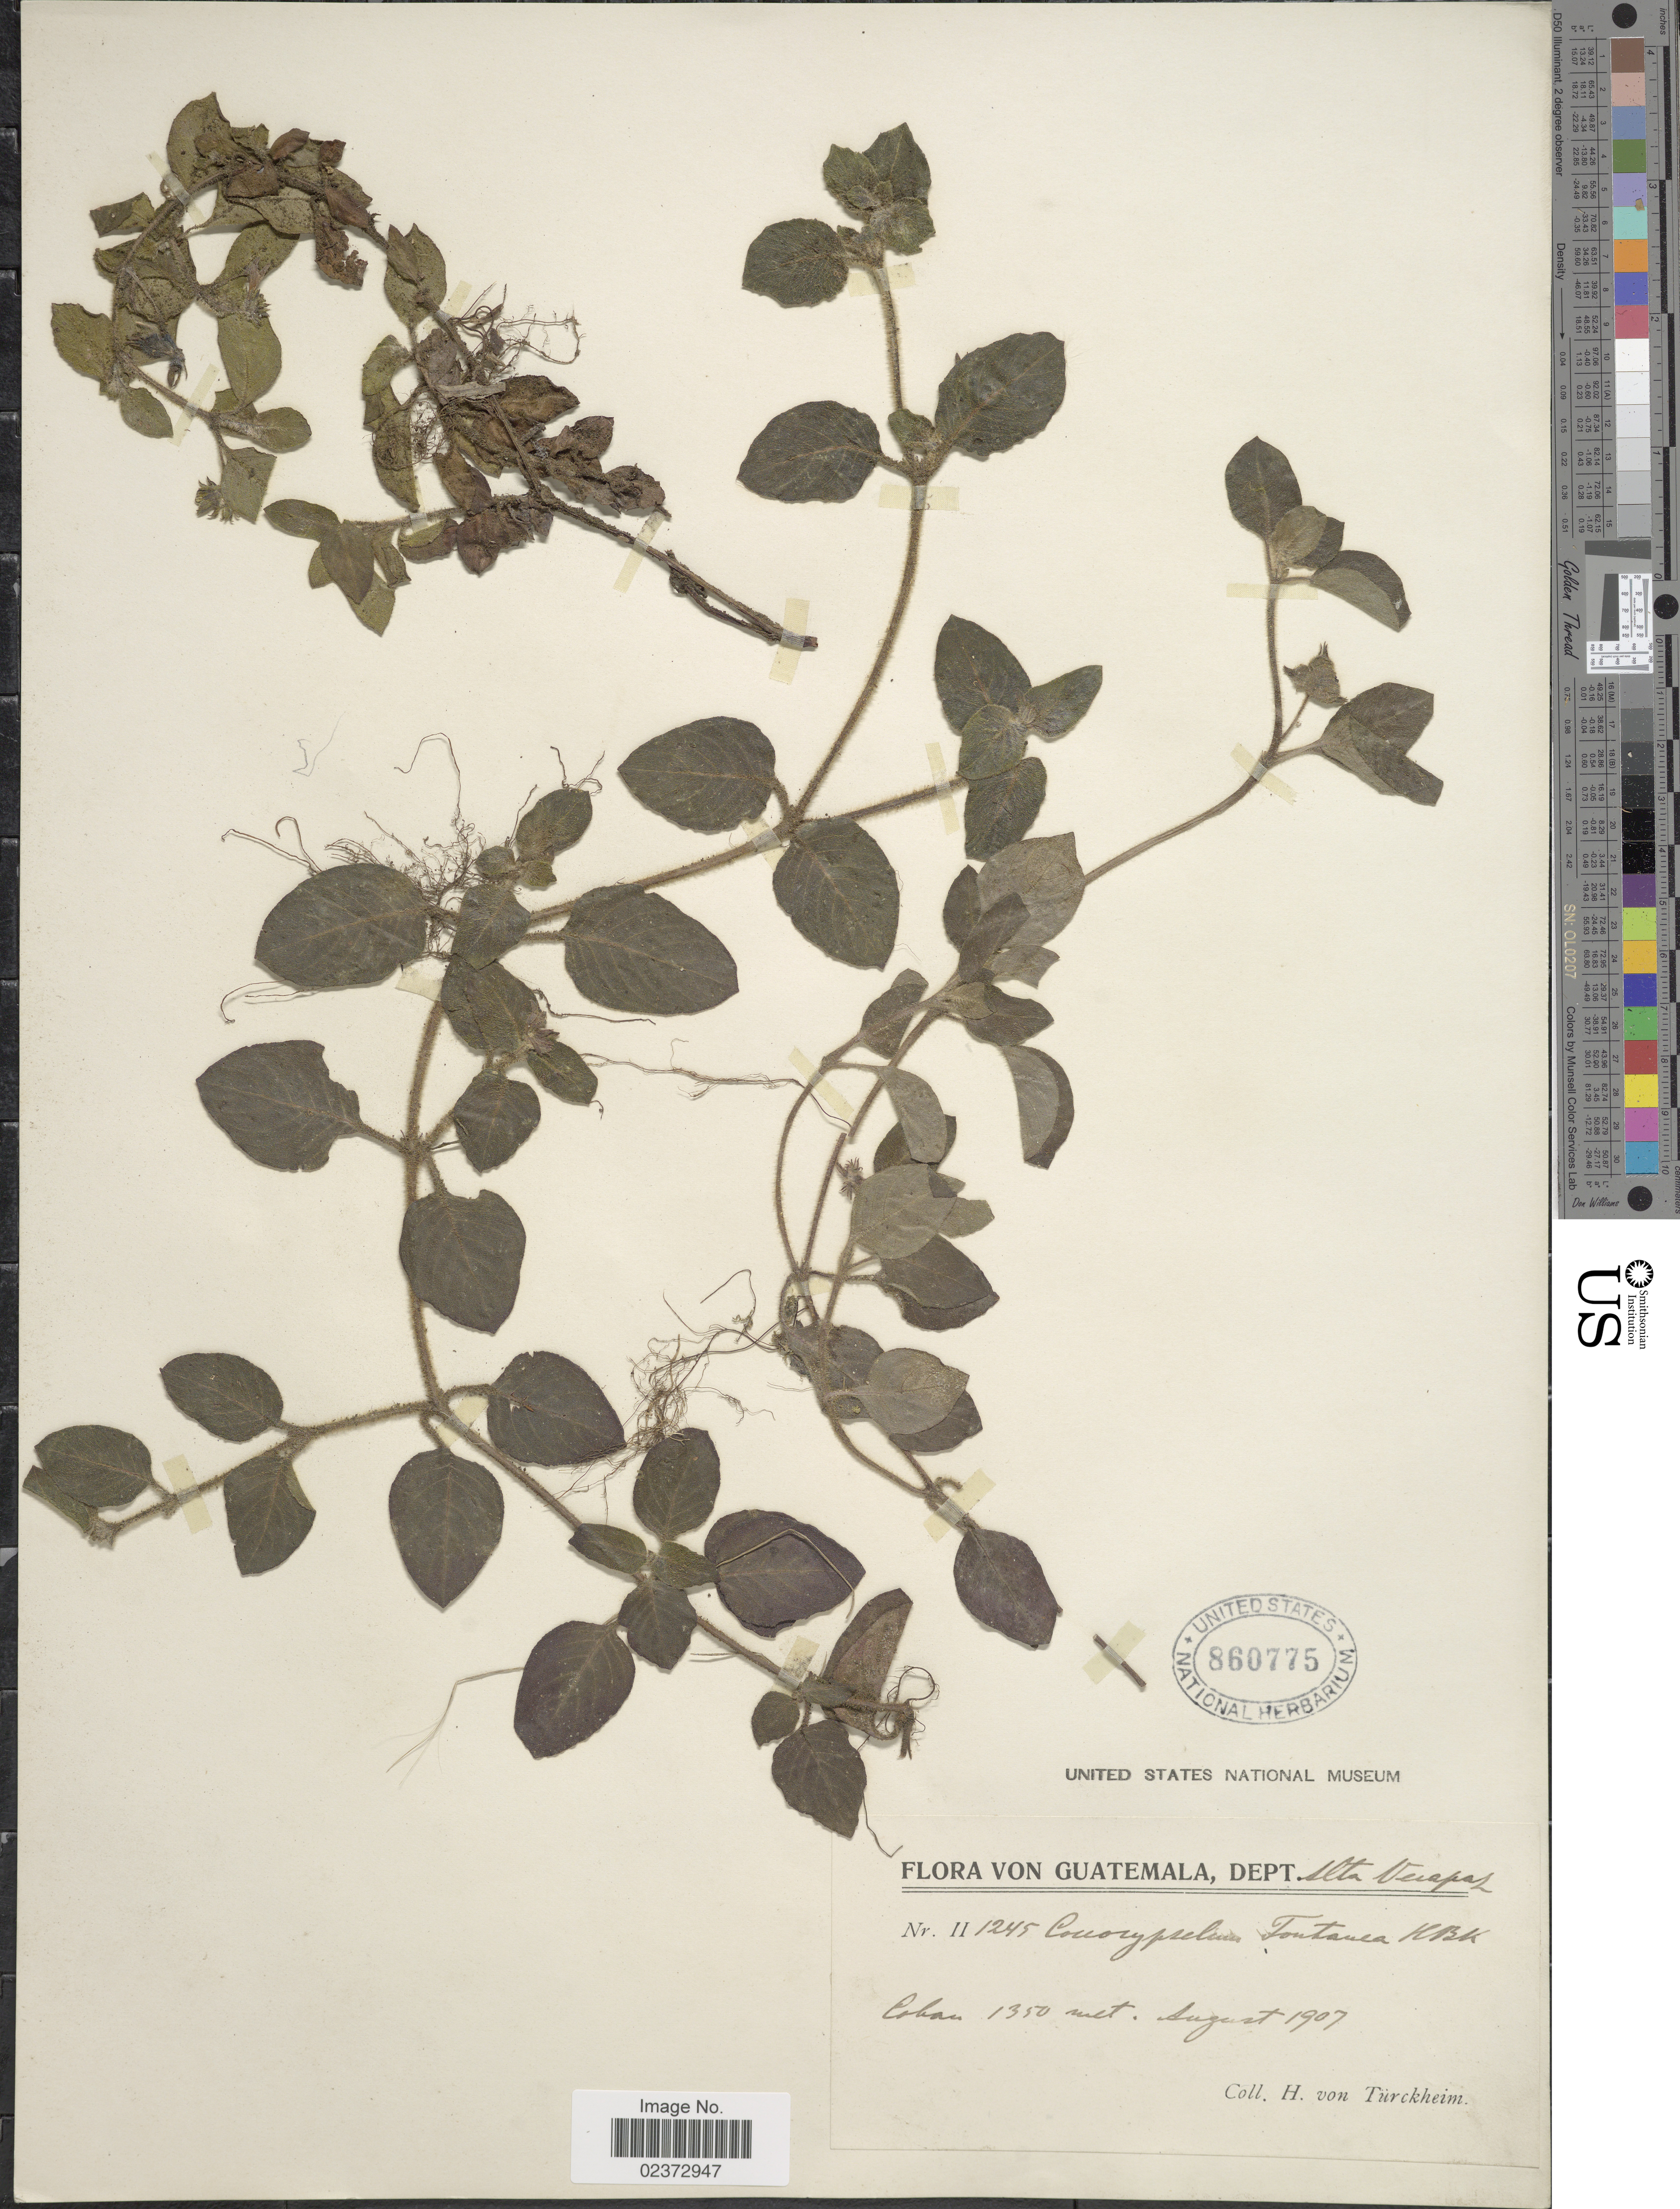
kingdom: Plantae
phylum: Tracheophyta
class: Magnoliopsida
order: Gentianales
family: Rubiaceae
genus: Coccocypselum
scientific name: Coccocypselum hispidulum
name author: (Standl.) Standl.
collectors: H. von Türckheim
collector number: II 1245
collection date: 1907-08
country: Guatemala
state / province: Alta Verapaz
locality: Dept. Alta Verapaz, Coban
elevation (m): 1350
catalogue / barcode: US 860775